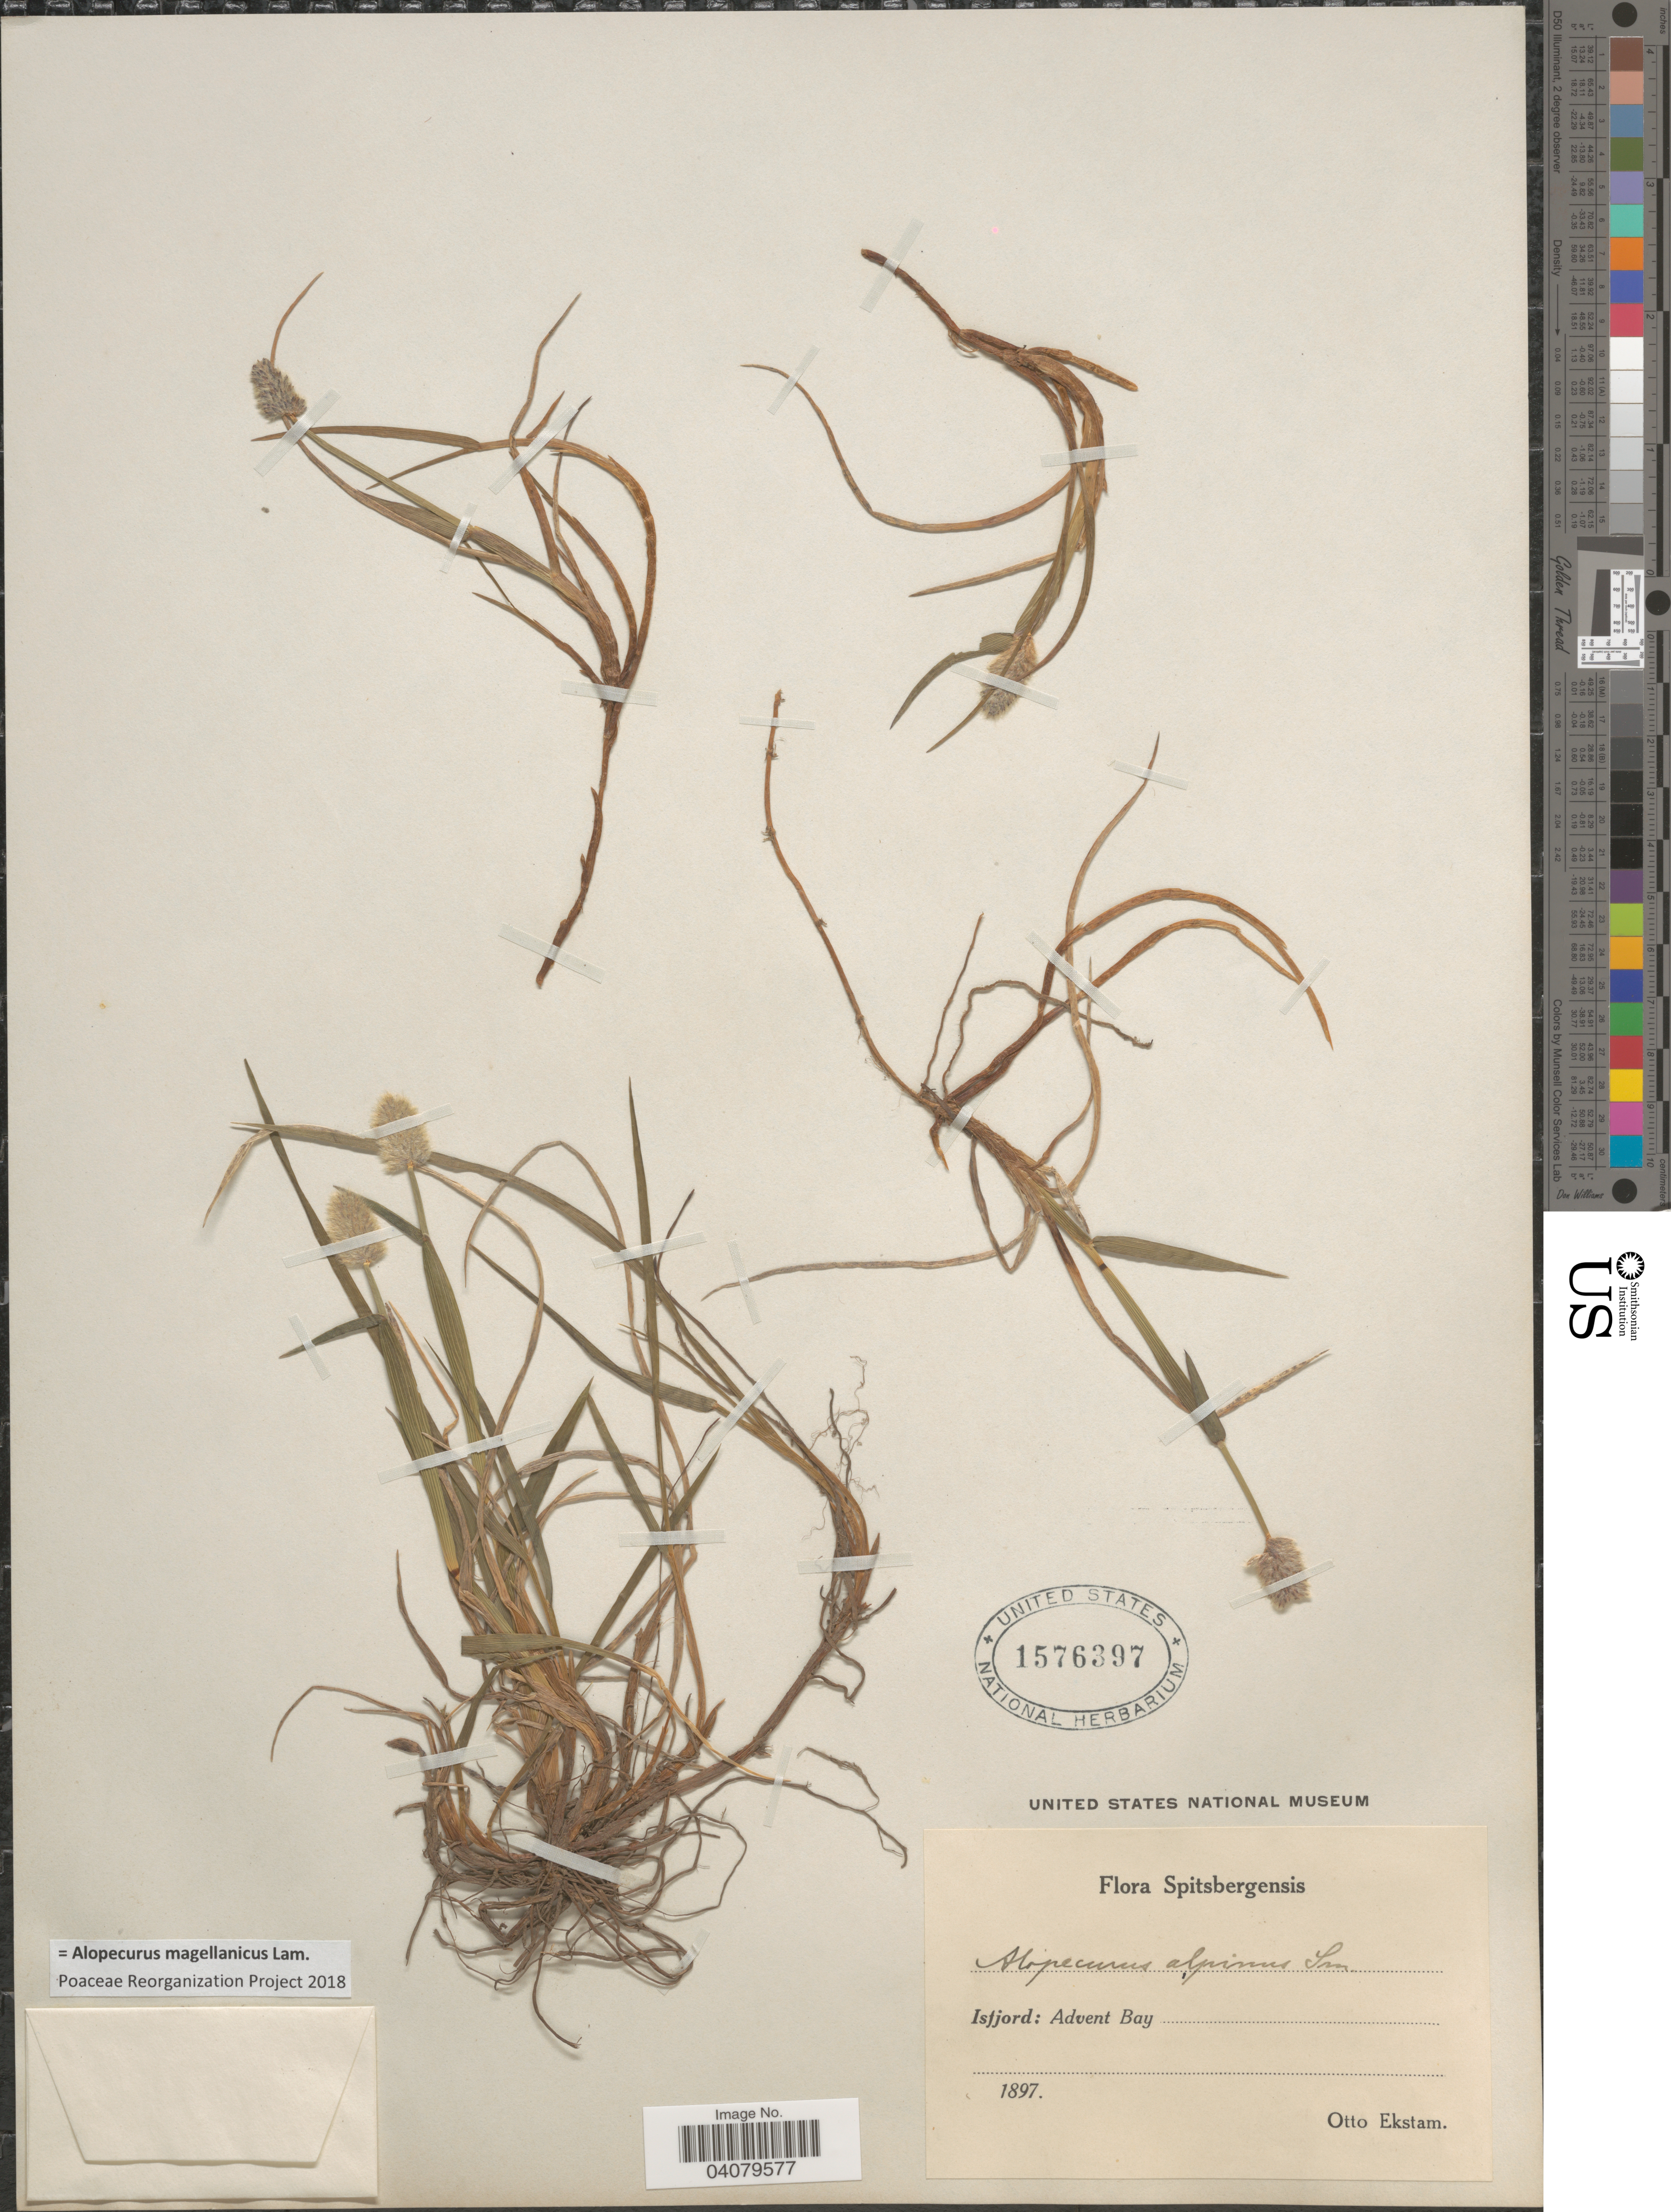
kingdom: Plantae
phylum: Tracheophyta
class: Liliopsida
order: Poales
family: Poaceae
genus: Alopecurus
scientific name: Alopecurus magellanicus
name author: Lam.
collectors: O. Ekstam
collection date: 1897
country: Norway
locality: Spitsbergensis. Isfjord: Advent Bay.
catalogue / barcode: US 1576397